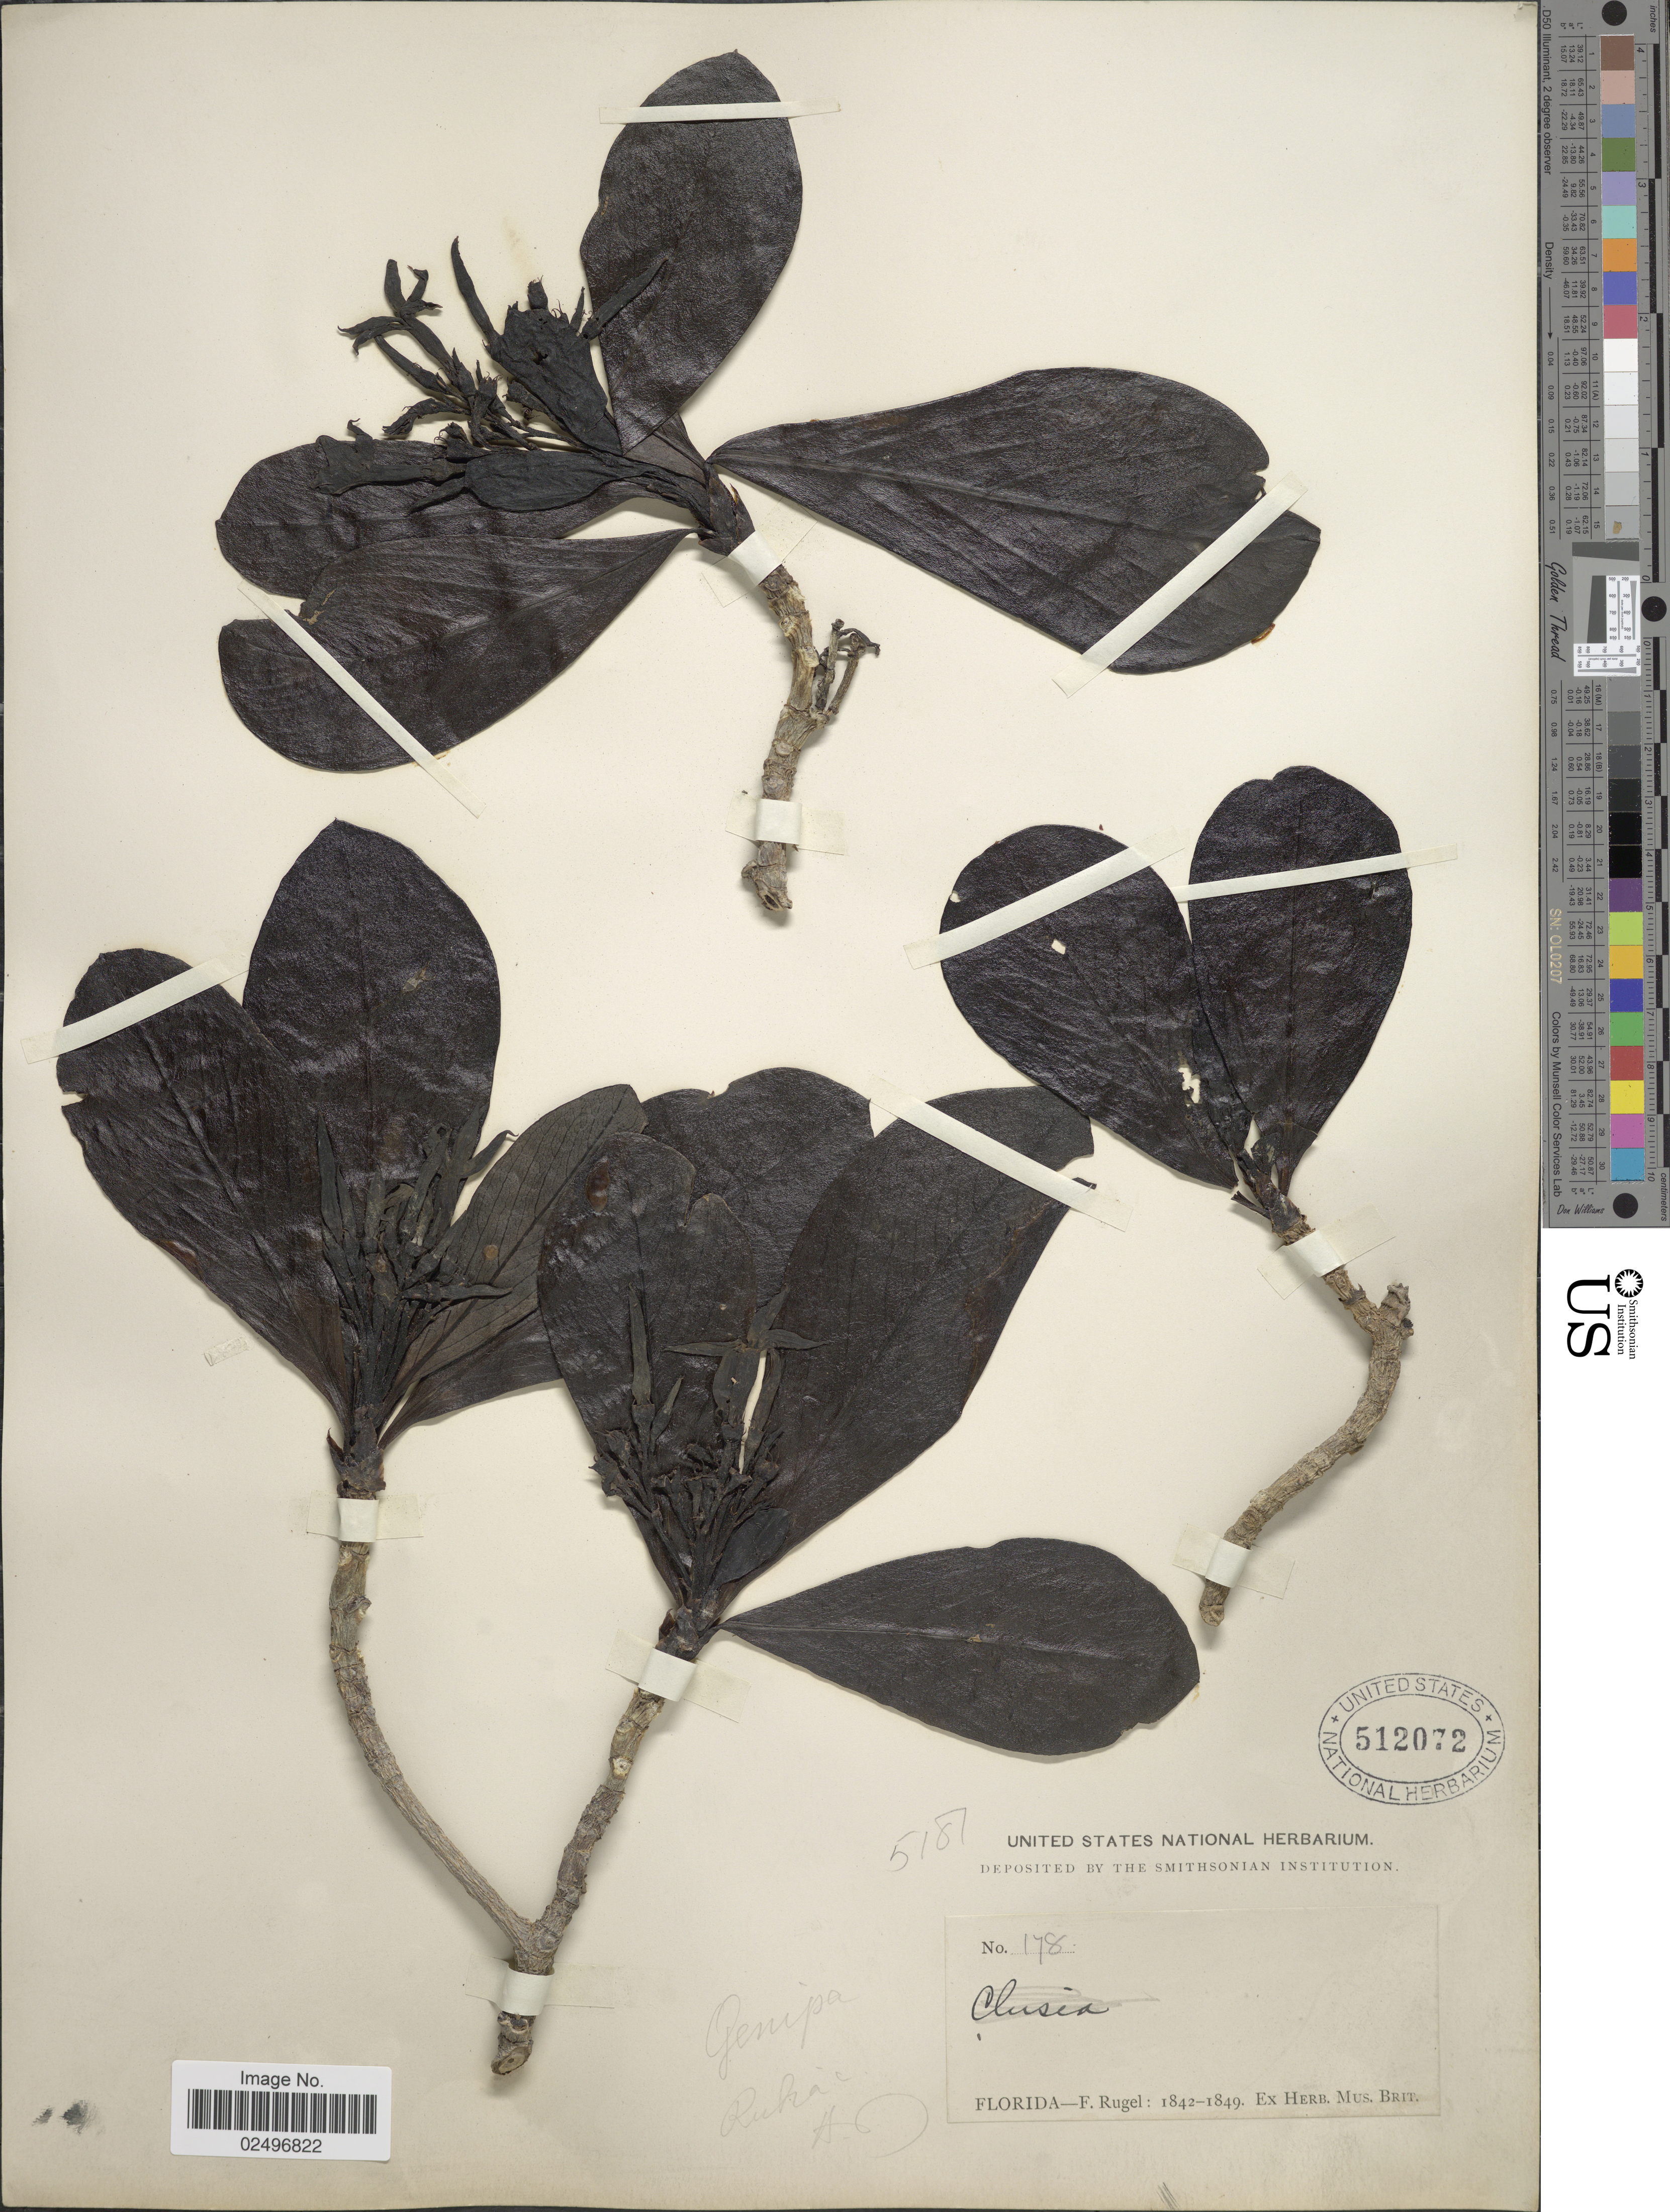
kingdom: Plantae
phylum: Tracheophyta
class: Magnoliopsida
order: Gentianales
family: Rubiaceae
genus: Casasia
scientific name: Casasia clusiifolia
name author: (Jacq.) Urb.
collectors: F. Rugel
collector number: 178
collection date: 1842/1849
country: United States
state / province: Florida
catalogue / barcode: US 512072